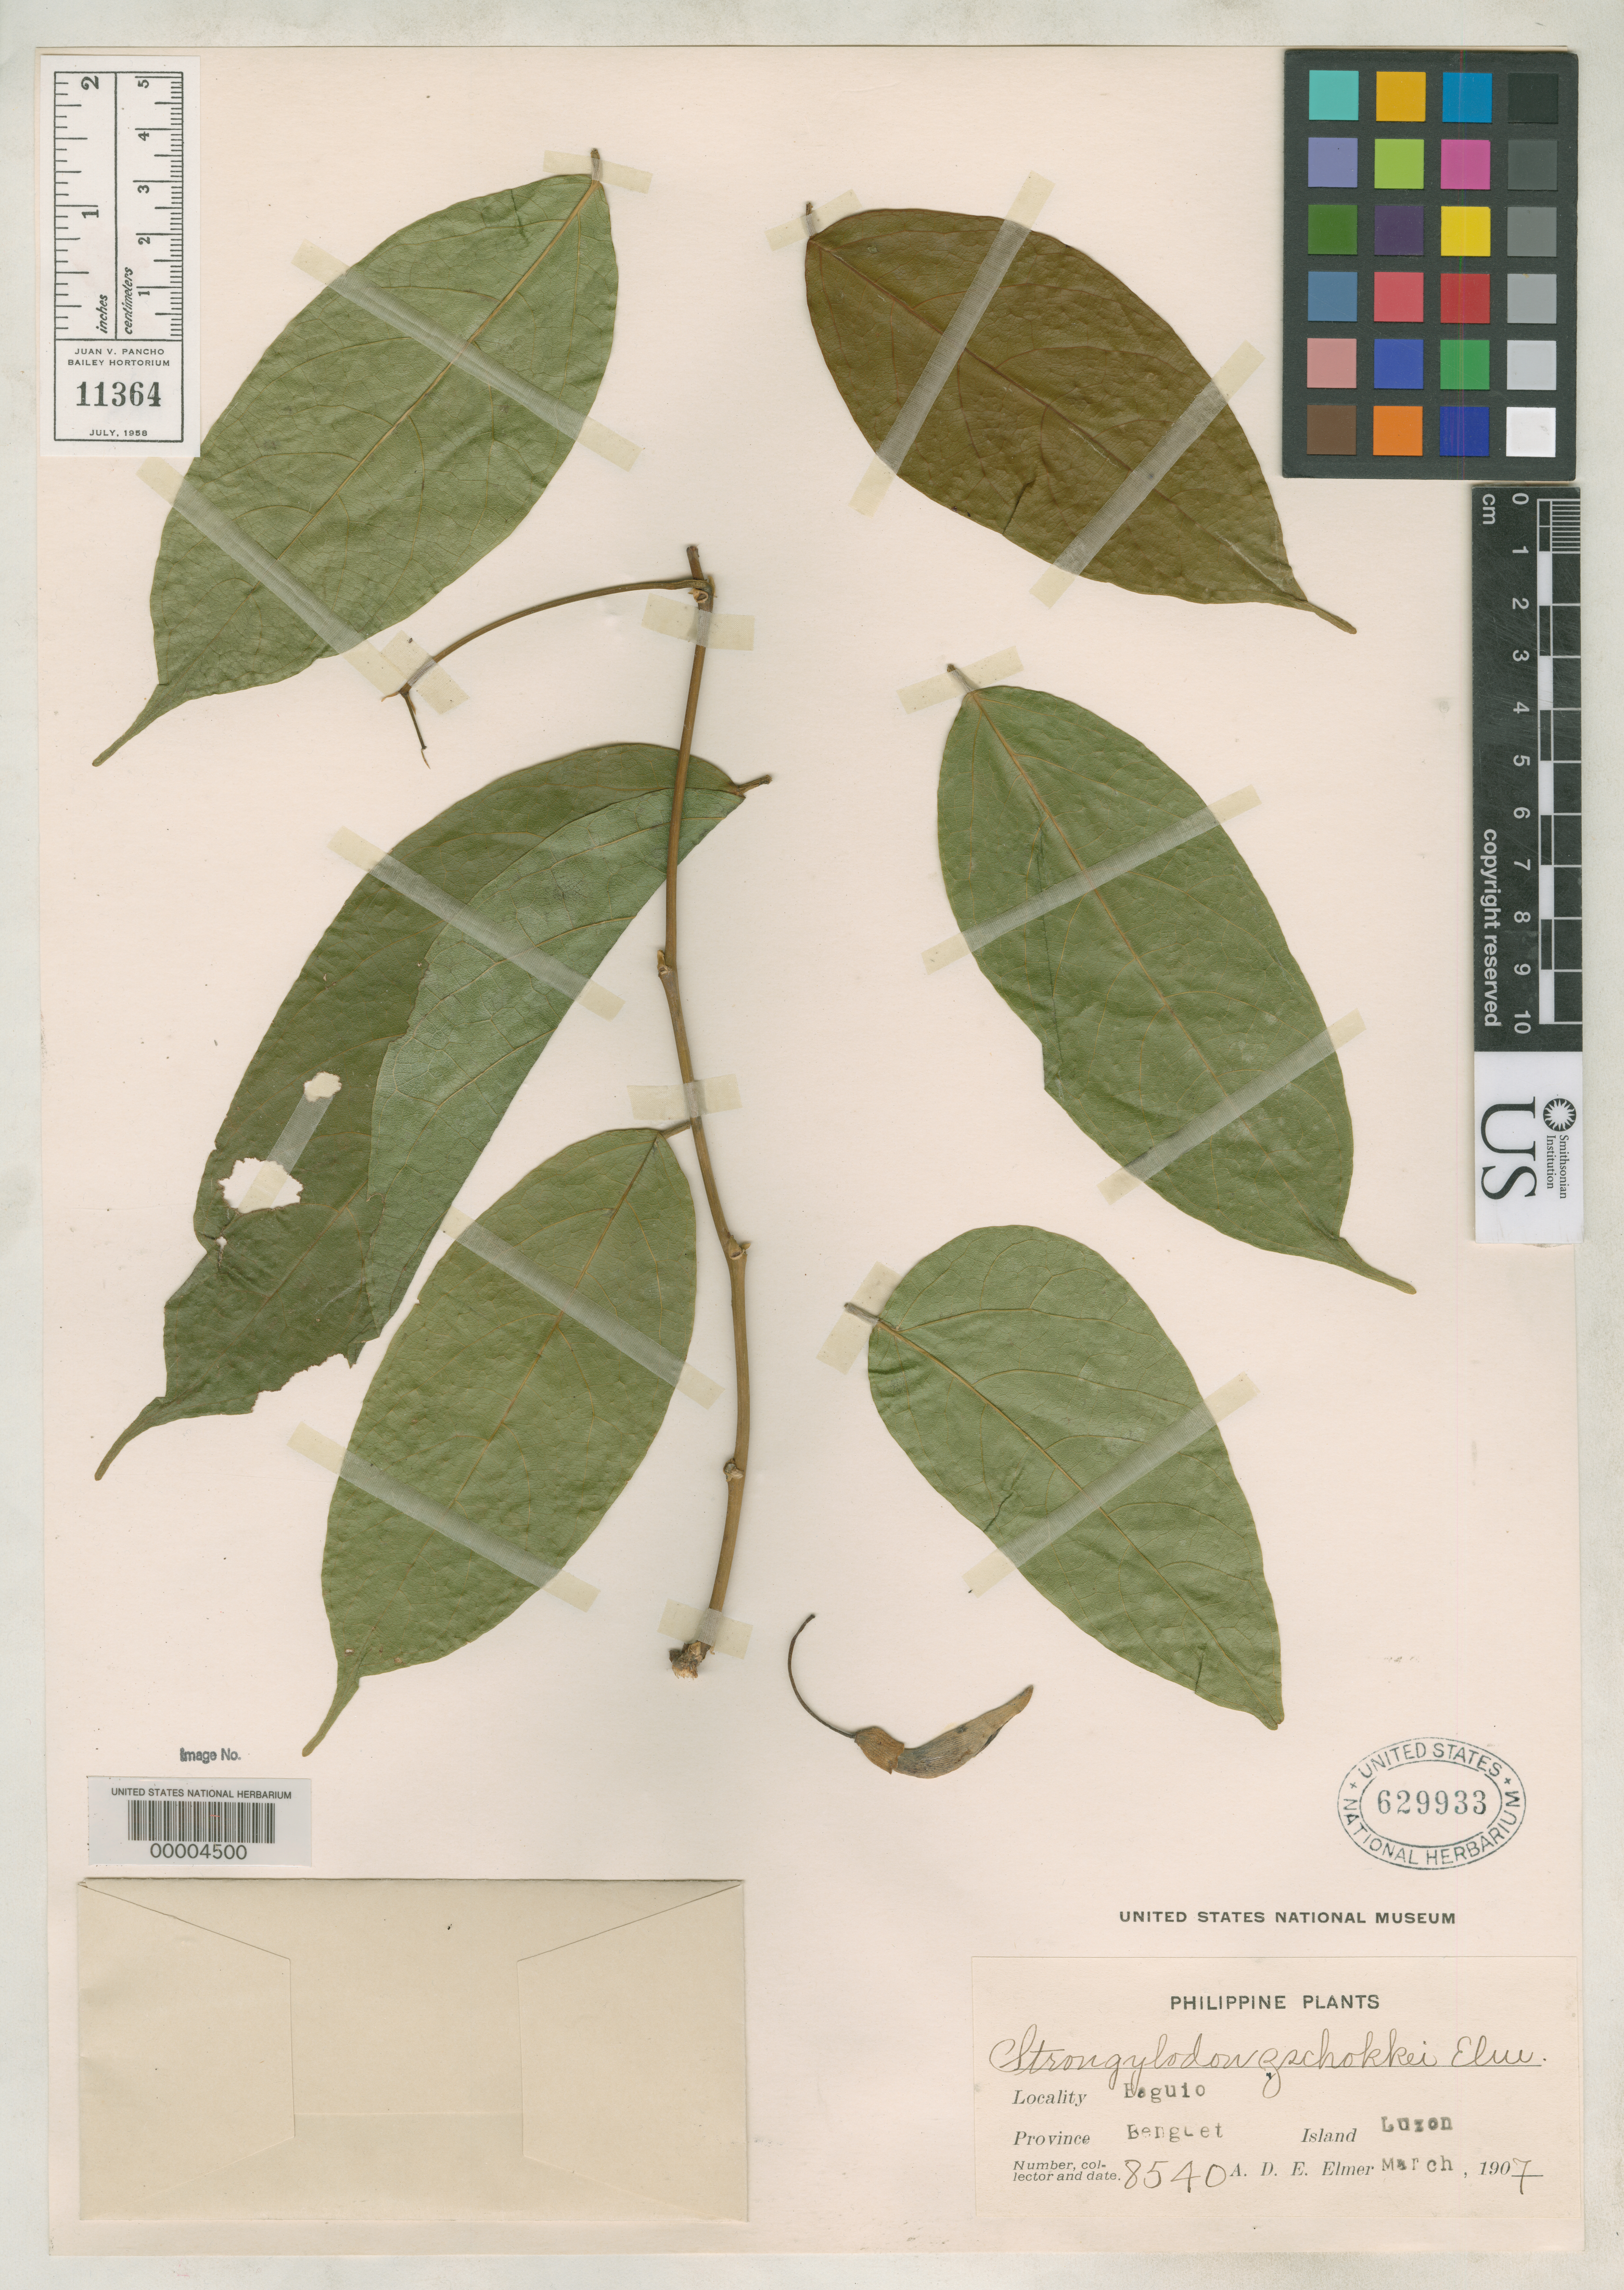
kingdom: Plantae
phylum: Tracheophyta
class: Magnoliopsida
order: Fabales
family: Fabaceae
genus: Strongylodon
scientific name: Strongylodon zschokkei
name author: Elmer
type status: Isotype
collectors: A. D. E. Elmer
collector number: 8540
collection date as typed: Mar 1907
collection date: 1907-03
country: Philippines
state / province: Cordillera (Administrative Region)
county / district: Benguet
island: Luzon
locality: Baguio.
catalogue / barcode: US 629933